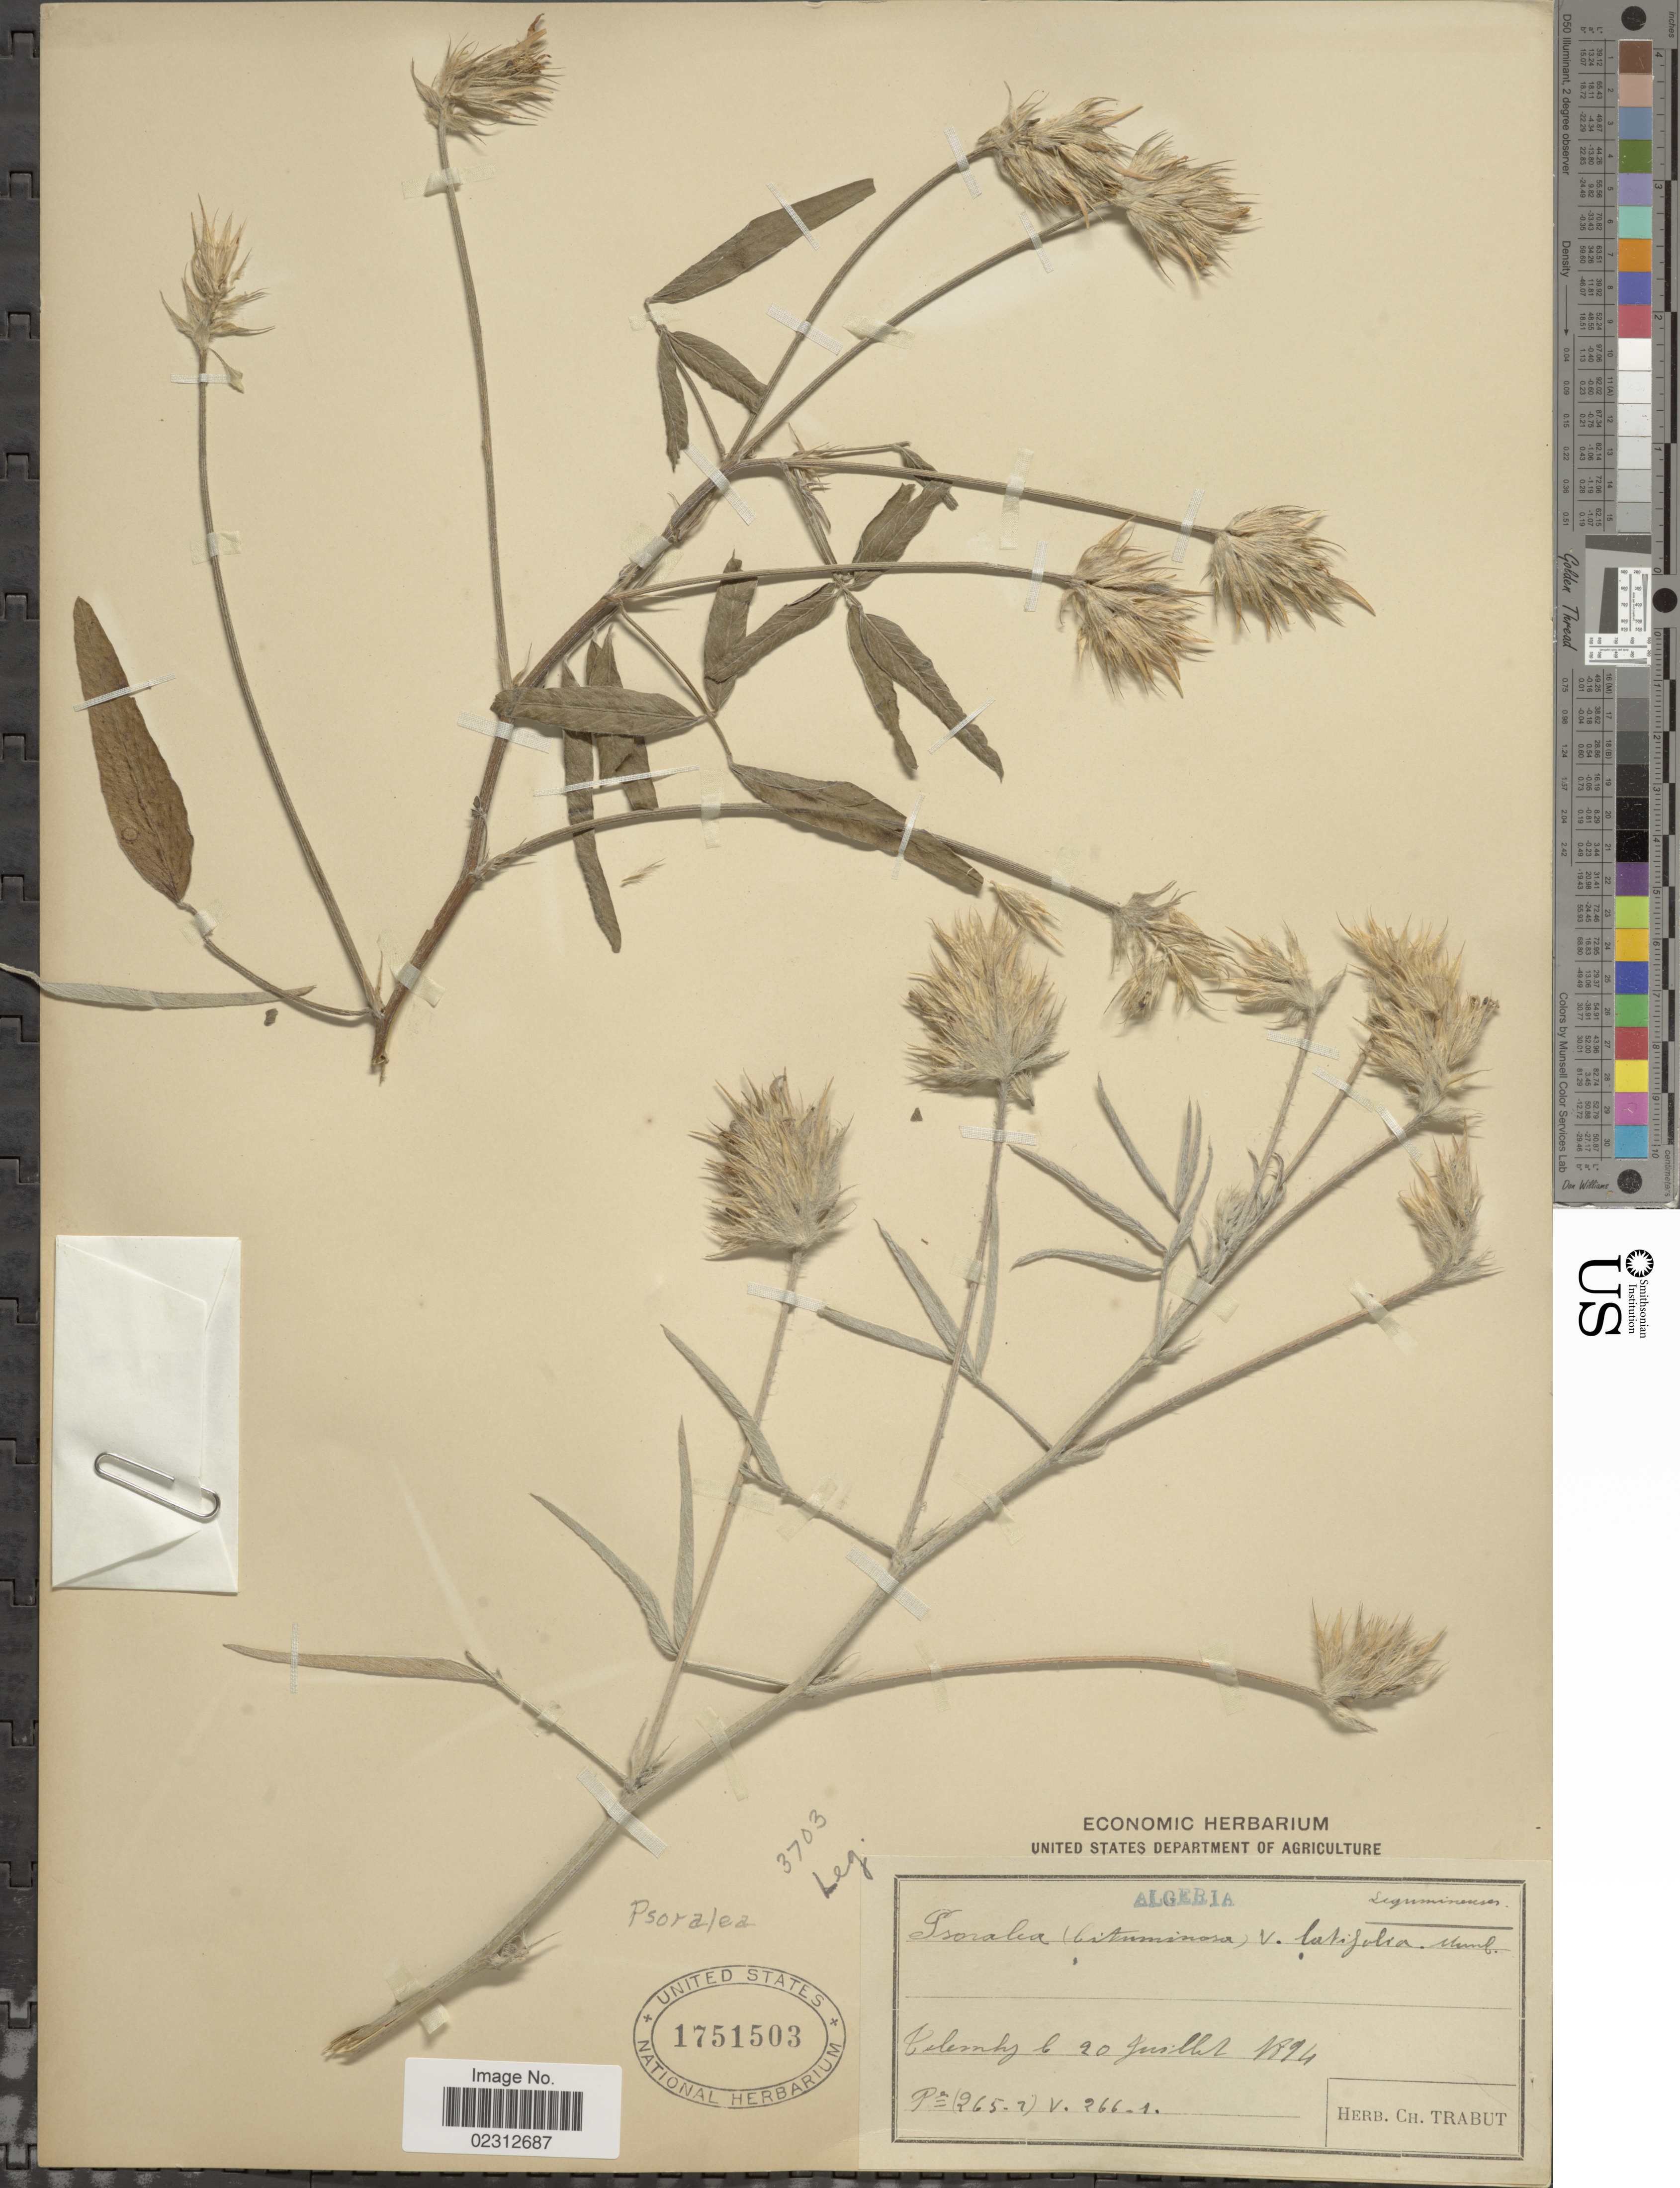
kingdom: Plantae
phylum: Tracheophyta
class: Magnoliopsida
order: Fabales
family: Fabaceae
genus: Bituminaria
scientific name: Bituminaria bituminosa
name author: (L.) C.H. Stirt.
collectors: Ex herb. Ch. Trabut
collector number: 265.2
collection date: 1894-07-20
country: Algeria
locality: Telemky [interpreted]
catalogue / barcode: US 1751503